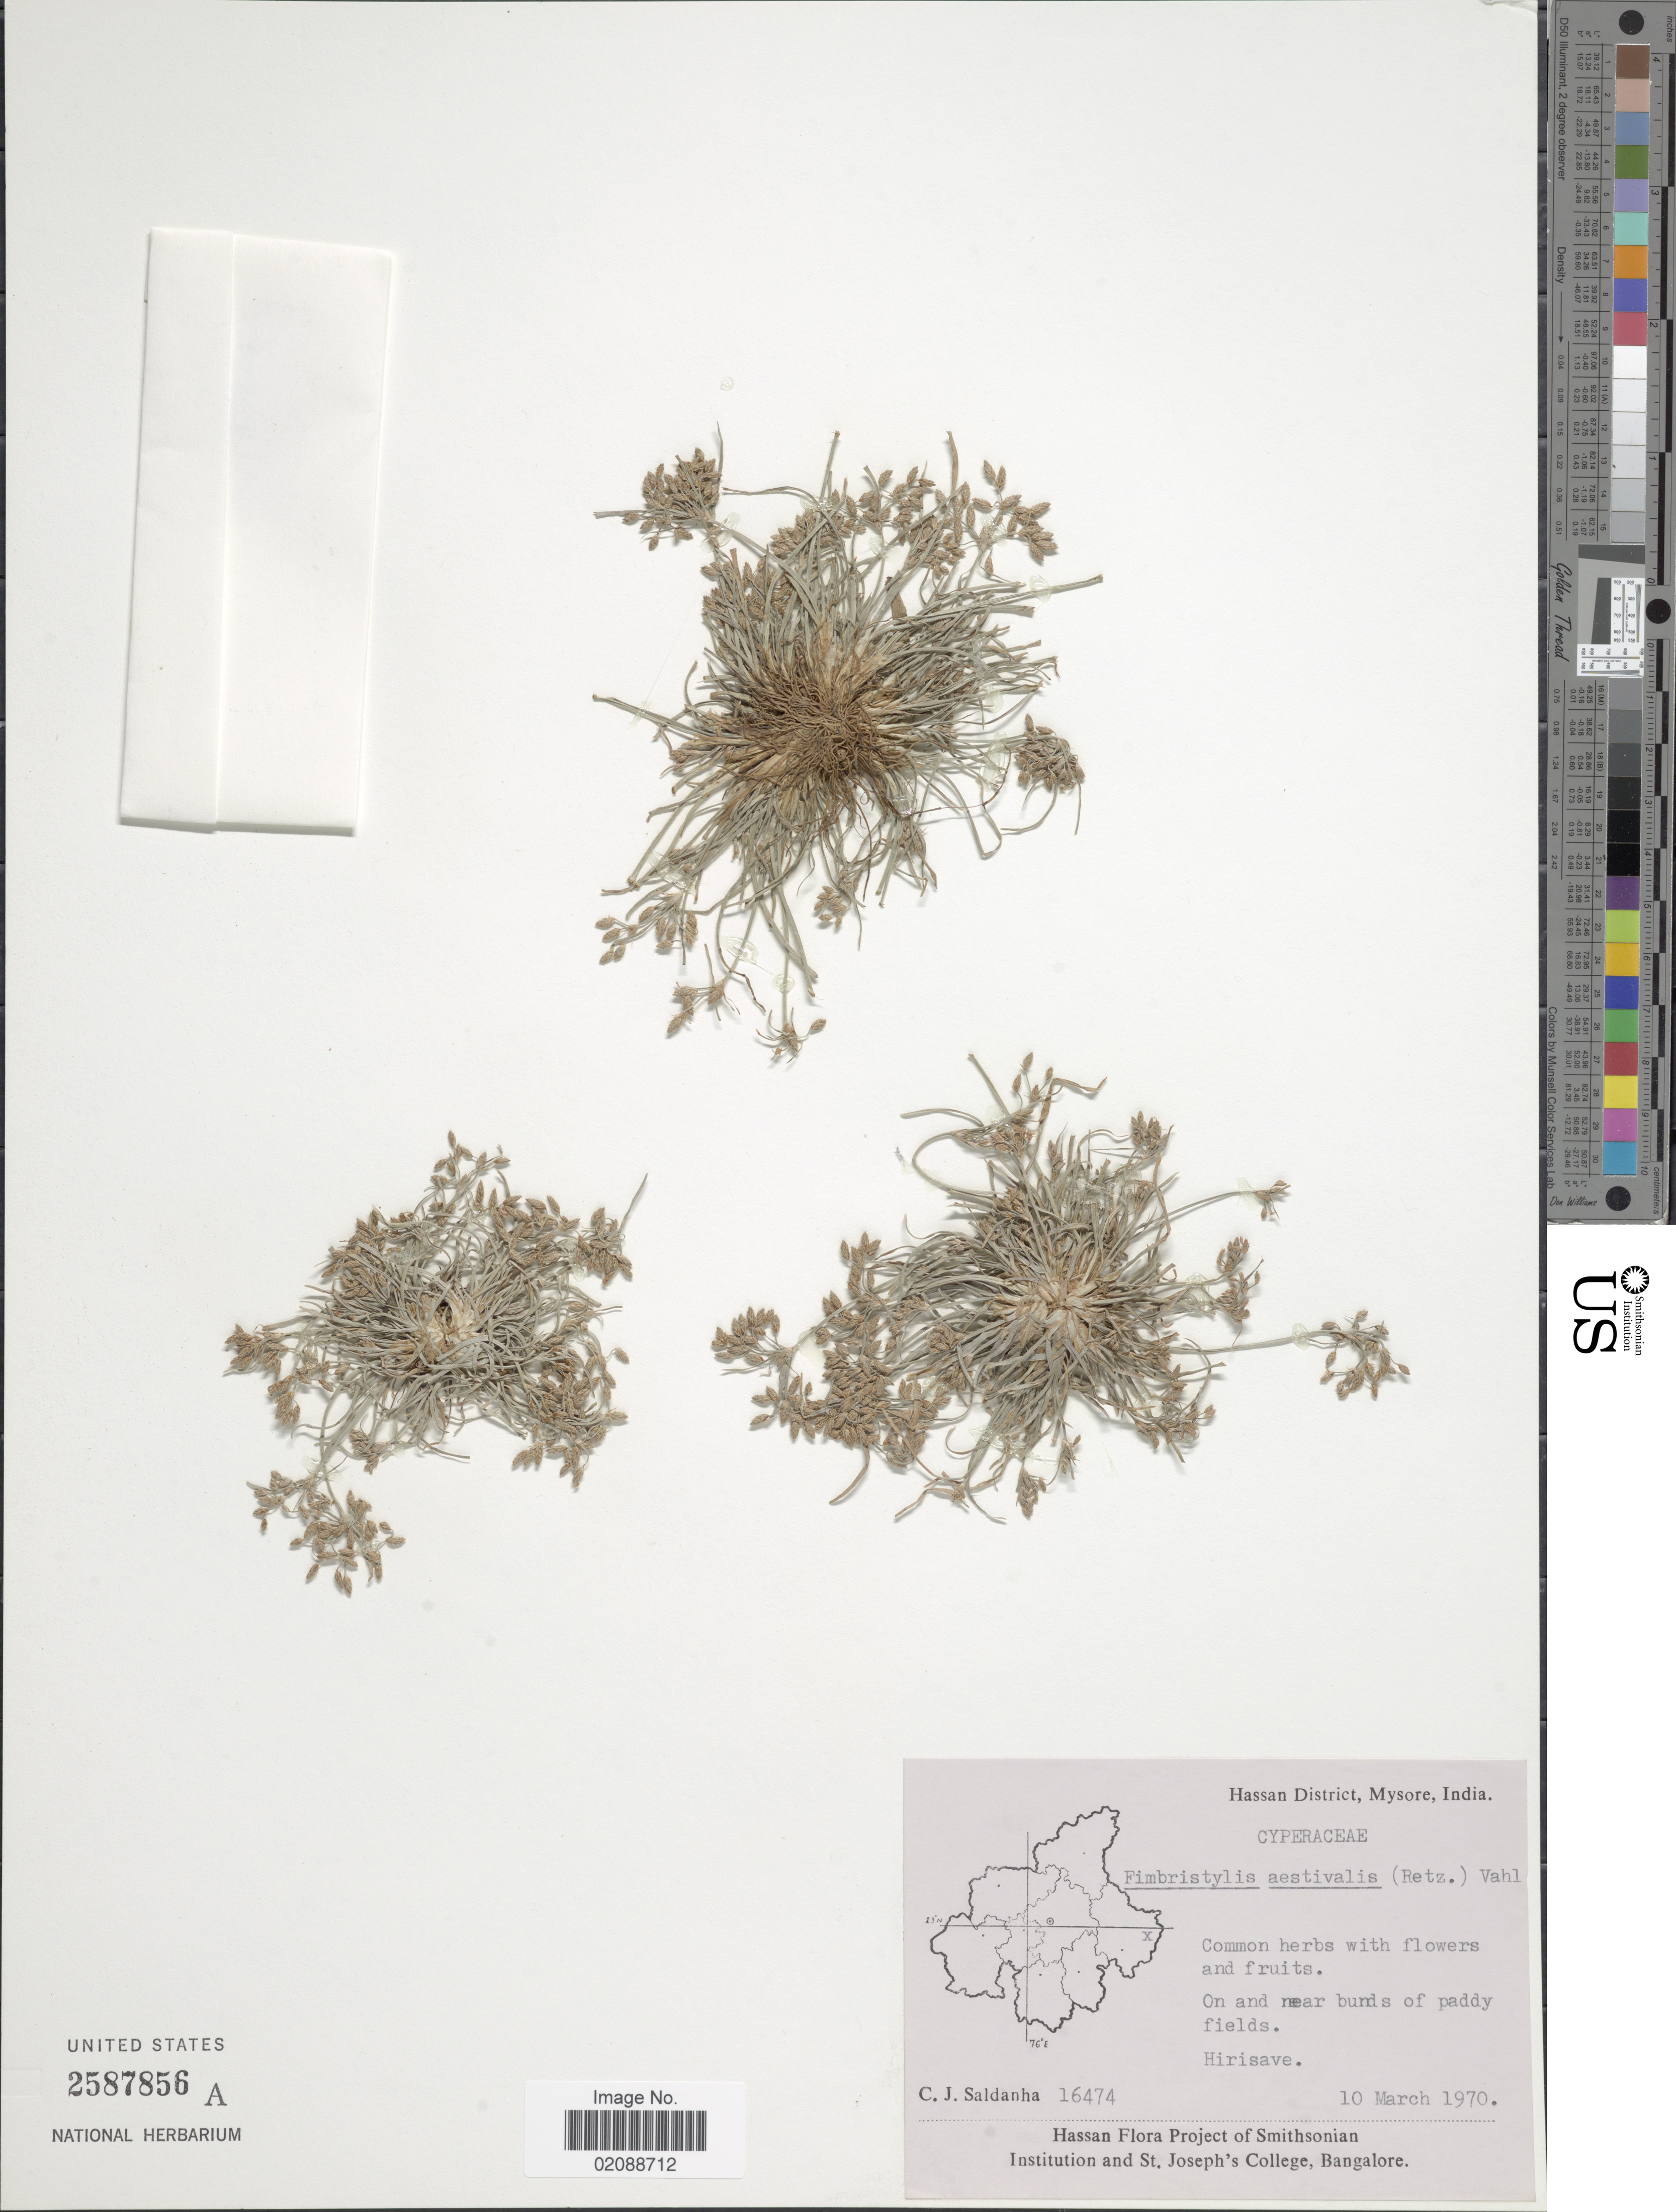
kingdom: Plantae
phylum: Tracheophyta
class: Liliopsida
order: Poales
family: Cyperaceae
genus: Fimbristylis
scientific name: Fimbristylis aestivalis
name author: (Retz.) Vahl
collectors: C. J. Saldanha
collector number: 16474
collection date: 1970-03-10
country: India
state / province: Karnataka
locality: Hassan District, Mysore, Hirisave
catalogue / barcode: US 2587856A